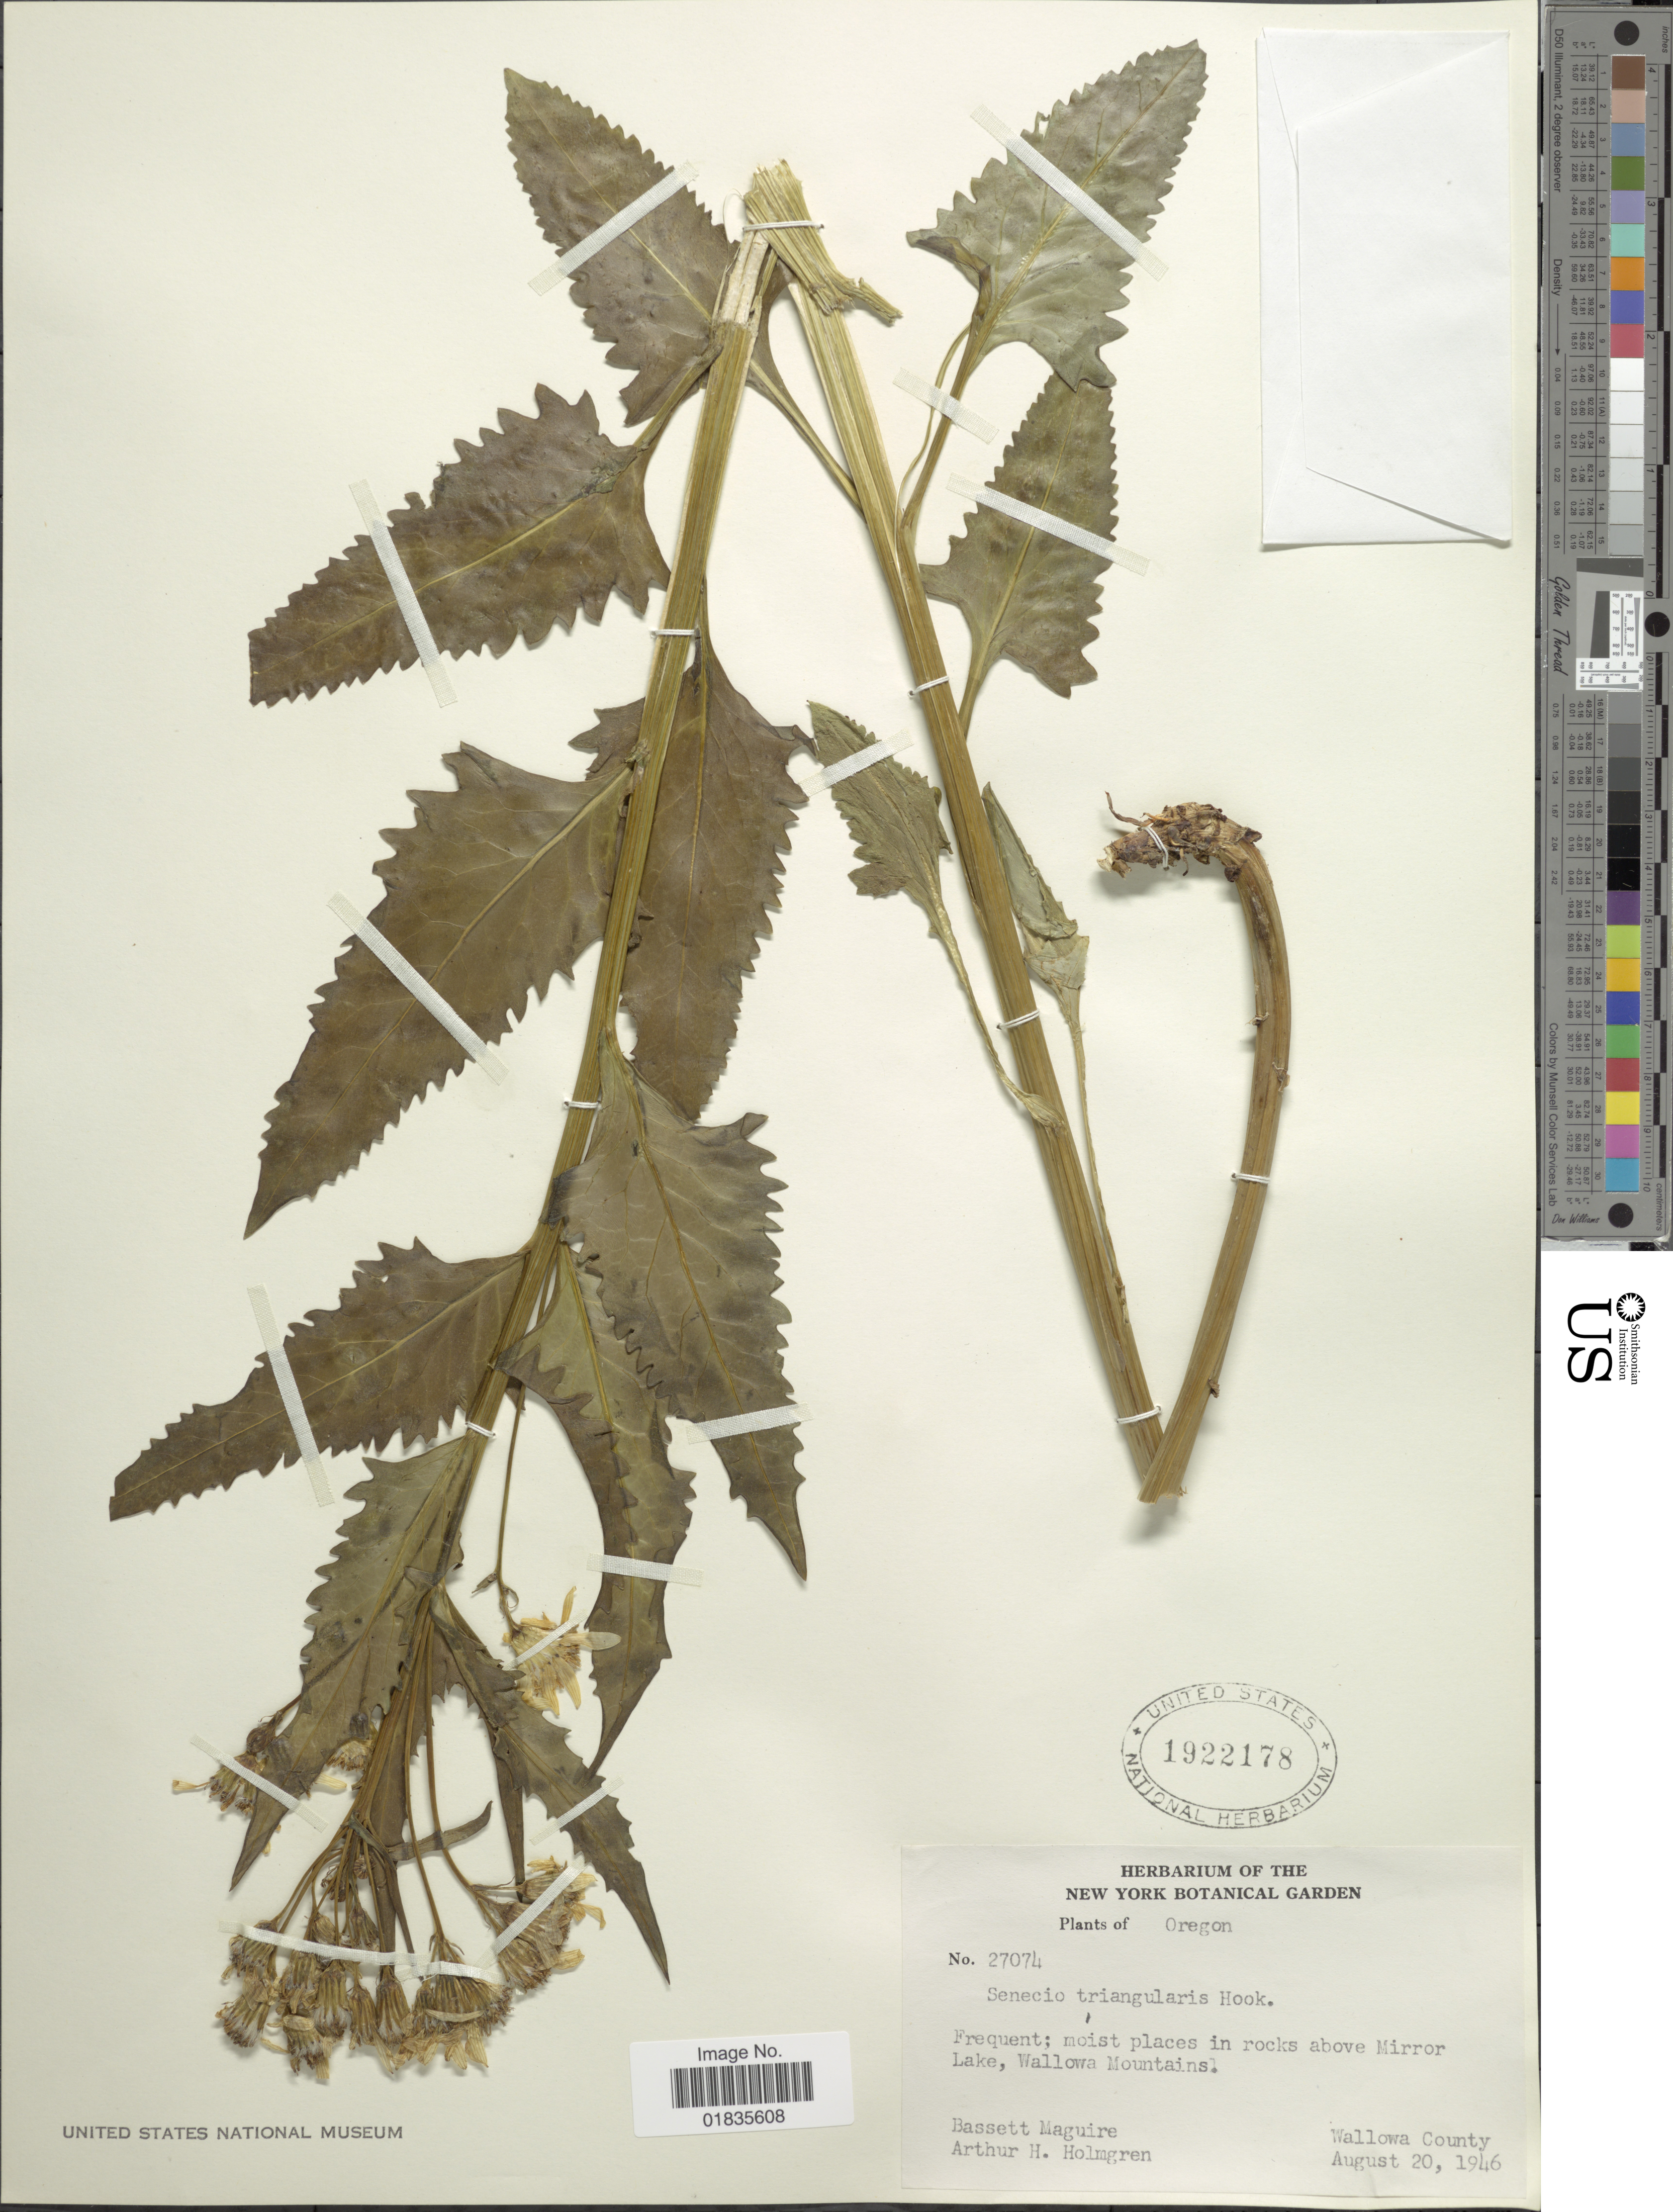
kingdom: Plantae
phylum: Tracheophyta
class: Magnoliopsida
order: Asterales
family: Asteraceae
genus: Senecio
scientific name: Senecio triangularis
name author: Hook.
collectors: B. Maguire & A. H. Holmgren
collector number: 27074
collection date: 1946-08-20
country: United States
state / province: Oregon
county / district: Wallowa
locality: Moist places in rocks above Mirror Lake, Wallowa Mountains, Wallowa County.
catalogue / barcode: US 1922178